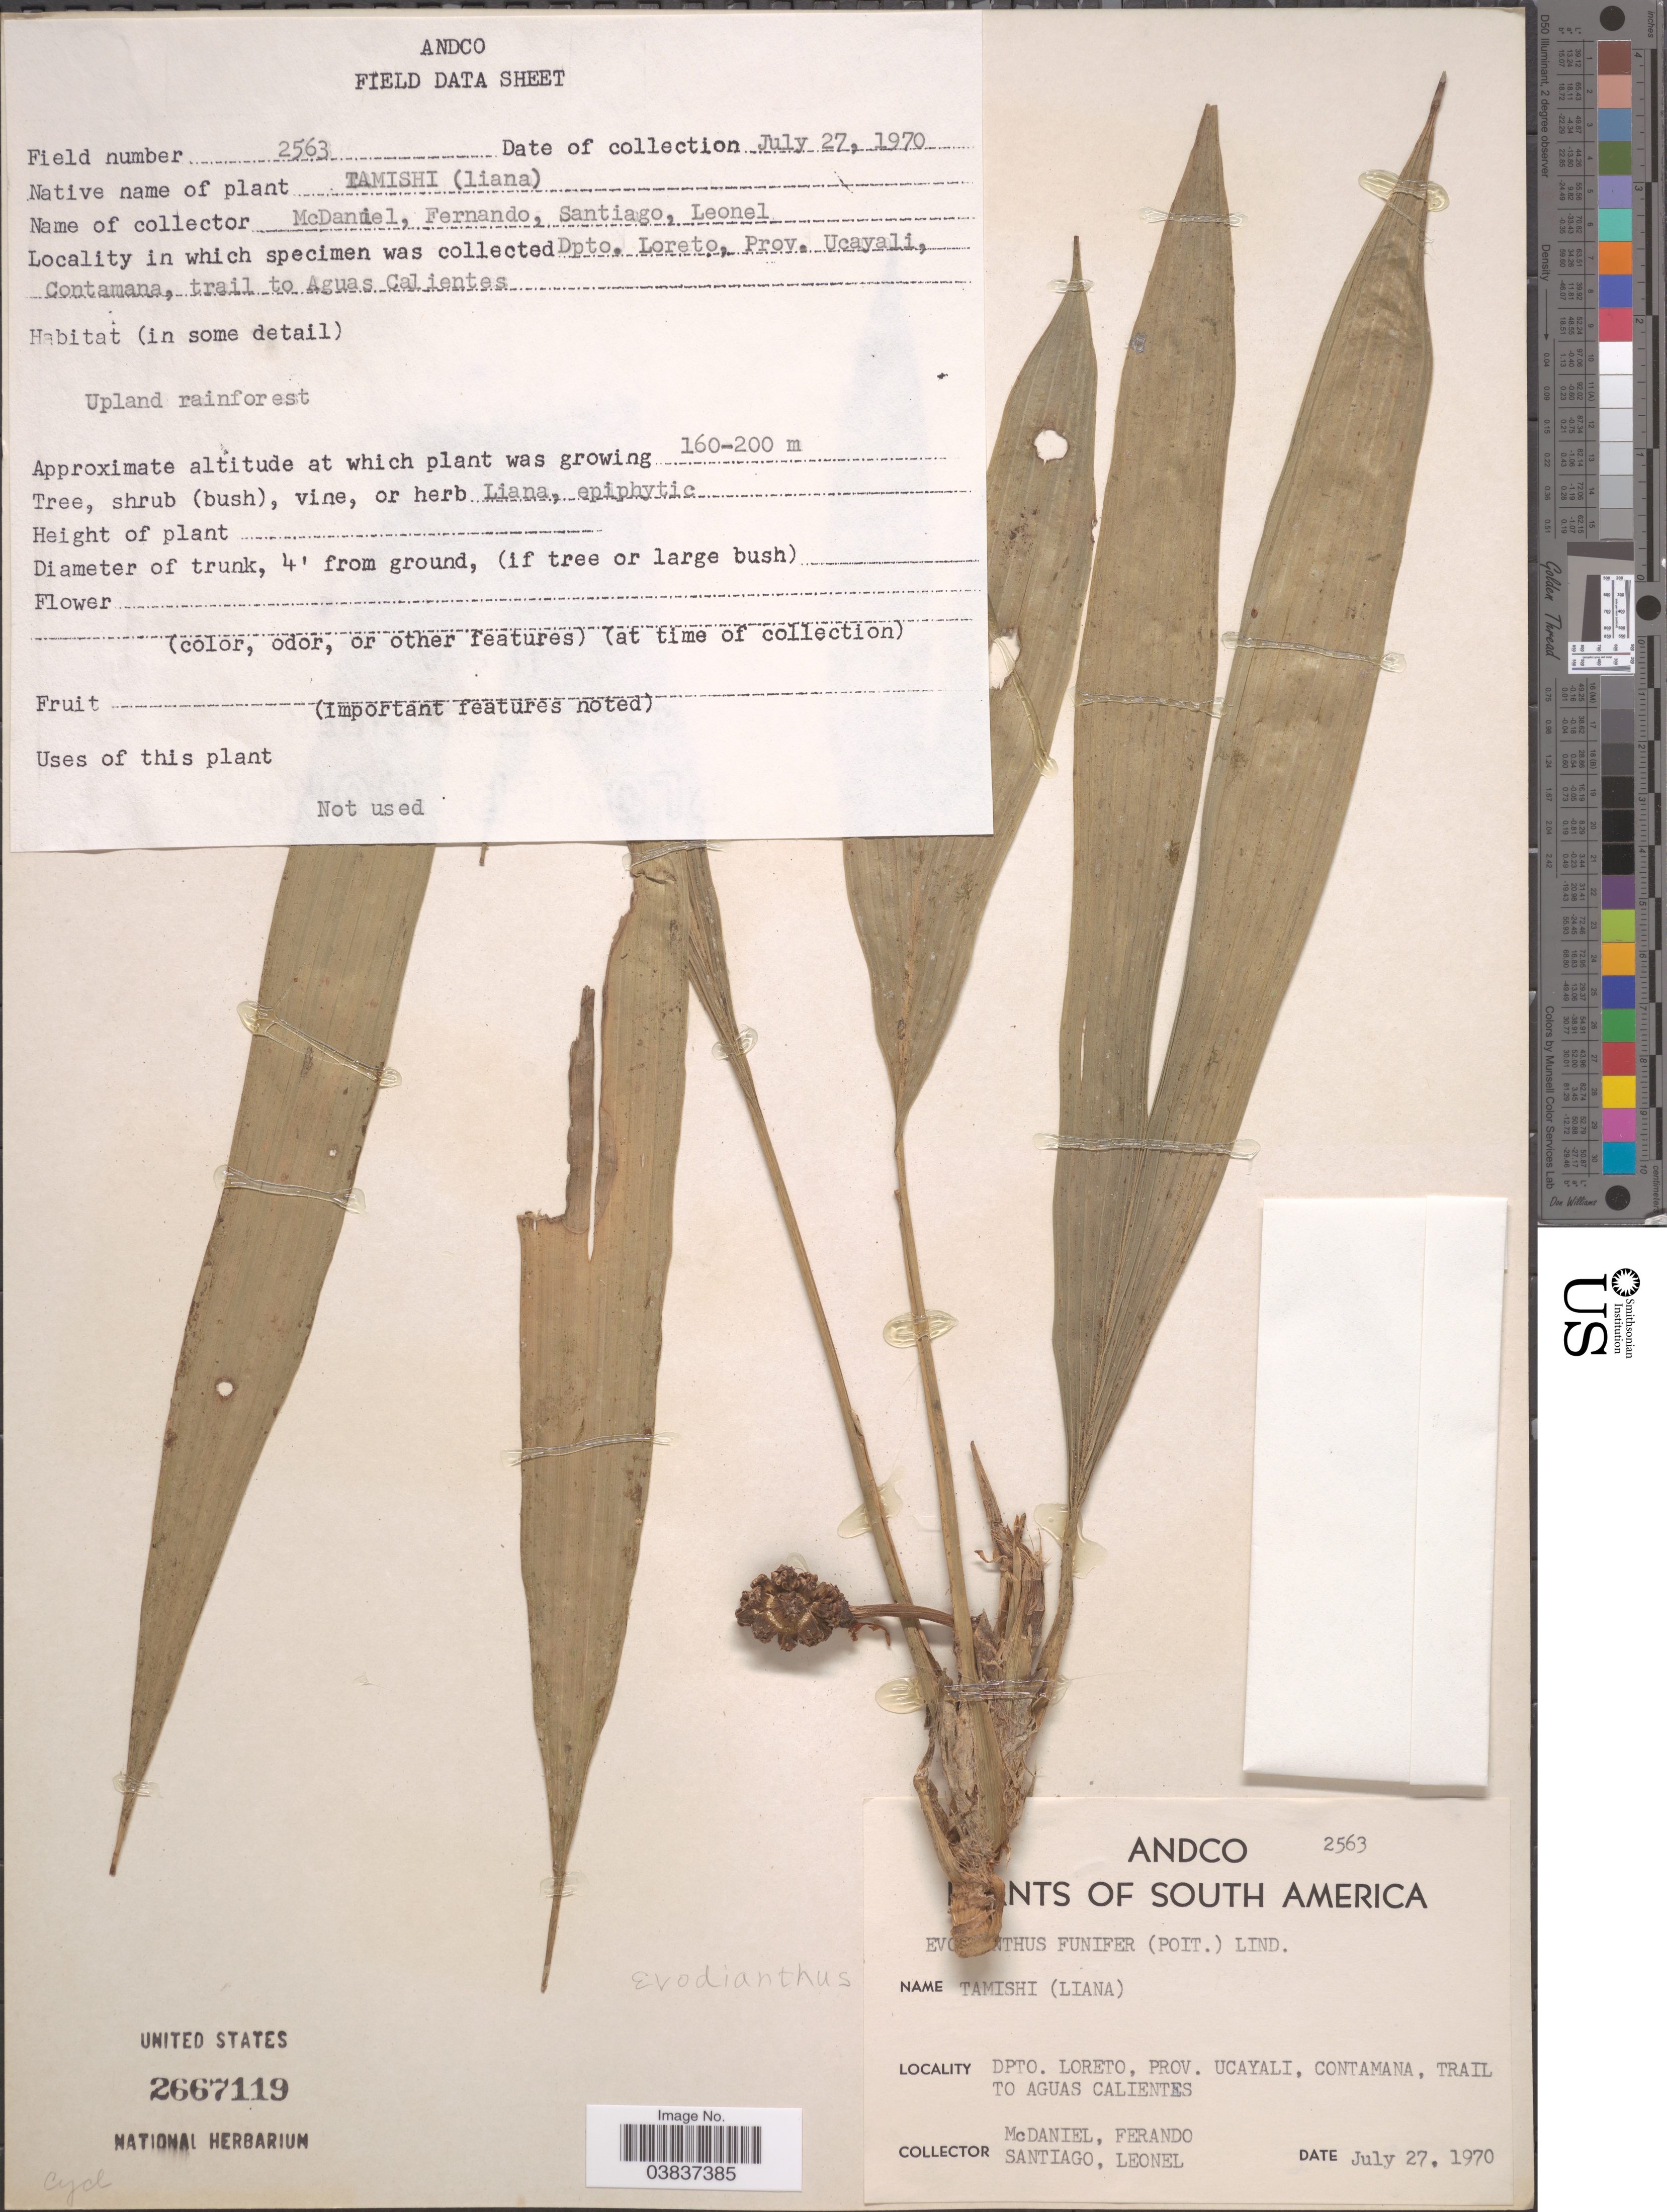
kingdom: Plantae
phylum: Tracheophyta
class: Liliopsida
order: Pandanales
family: Cyclanthaceae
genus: Evodianthus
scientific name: Evodianthus funifer subsp. funifer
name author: (Poit.) Lindm.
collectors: -- McDaniel, -- Fernando, -. Santiago & -- Leonel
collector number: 2563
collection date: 1970-07-27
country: Peru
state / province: Loreto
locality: Dpto. Loreto, Prov. Ucayali, Contamana, trail to Aguas Calientes.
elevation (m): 160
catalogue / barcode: US 2667119